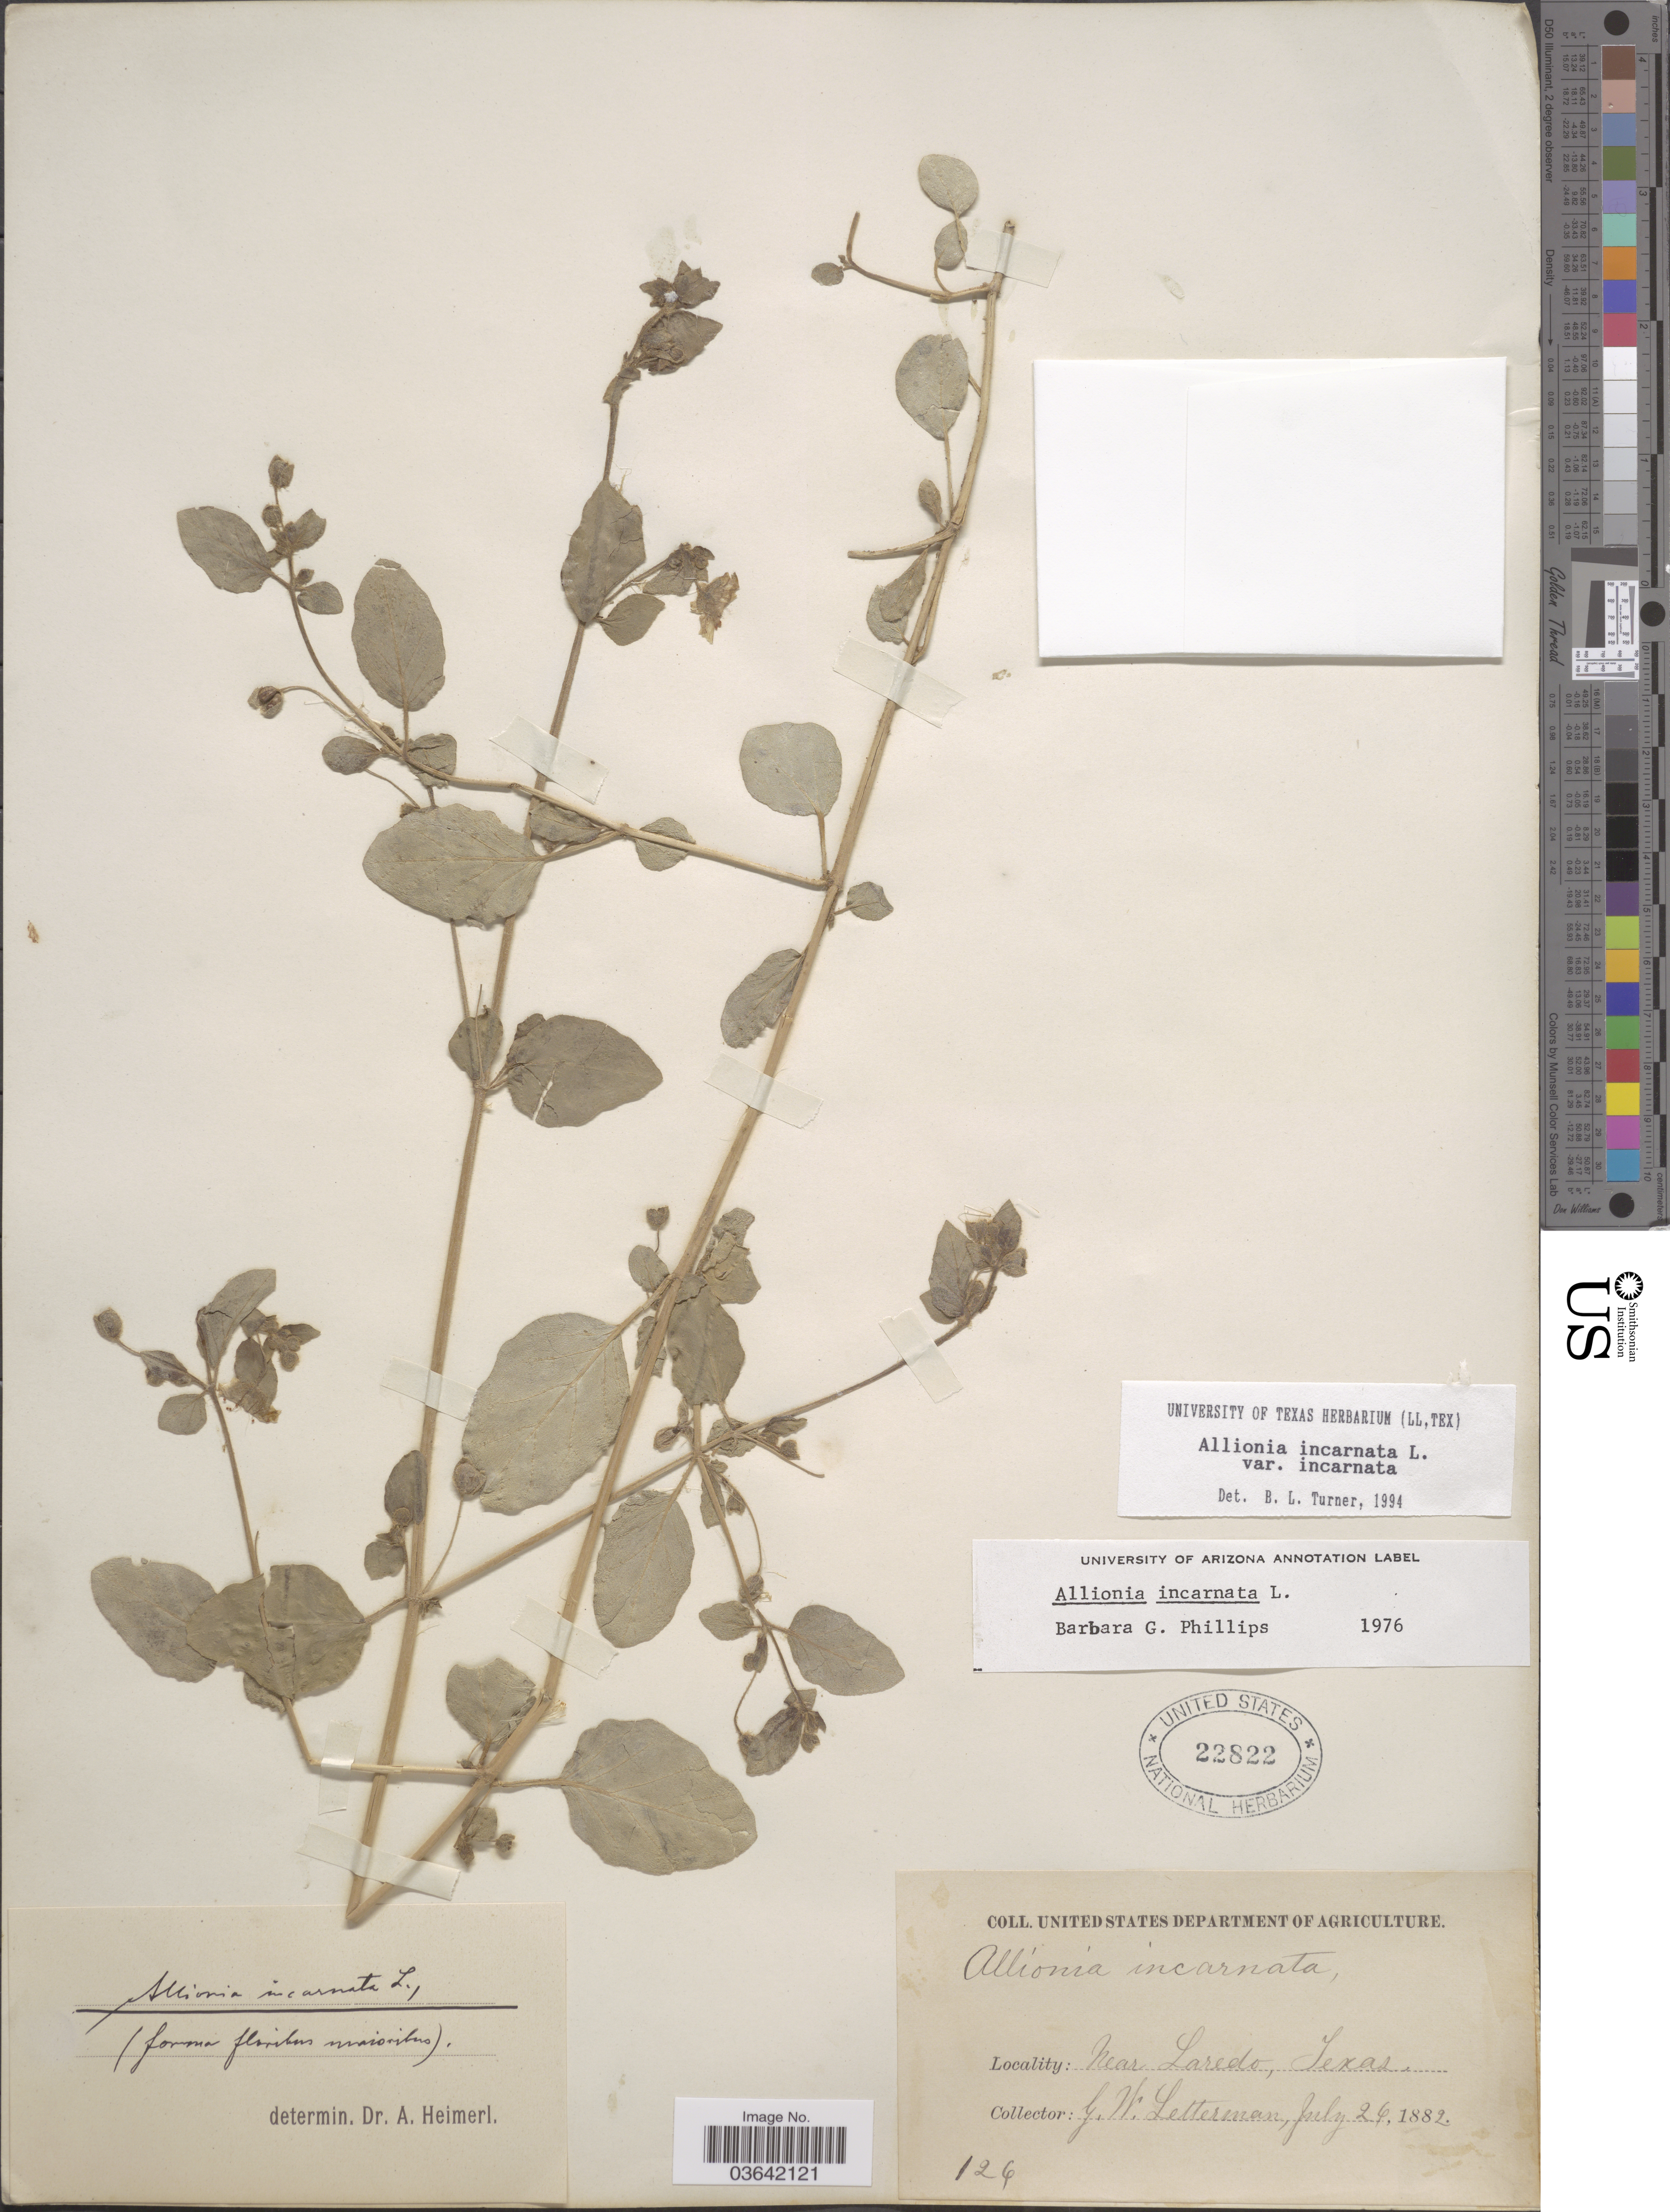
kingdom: Plantae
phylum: Tracheophyta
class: Magnoliopsida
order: Caryophyllales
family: Nyctaginaceae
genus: Allionia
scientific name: Allionia incarnata var. incarnata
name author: L.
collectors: G. W. Letterman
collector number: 126?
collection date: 1882-07-24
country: United States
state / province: Texas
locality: Near Laredo.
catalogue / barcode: US 22822